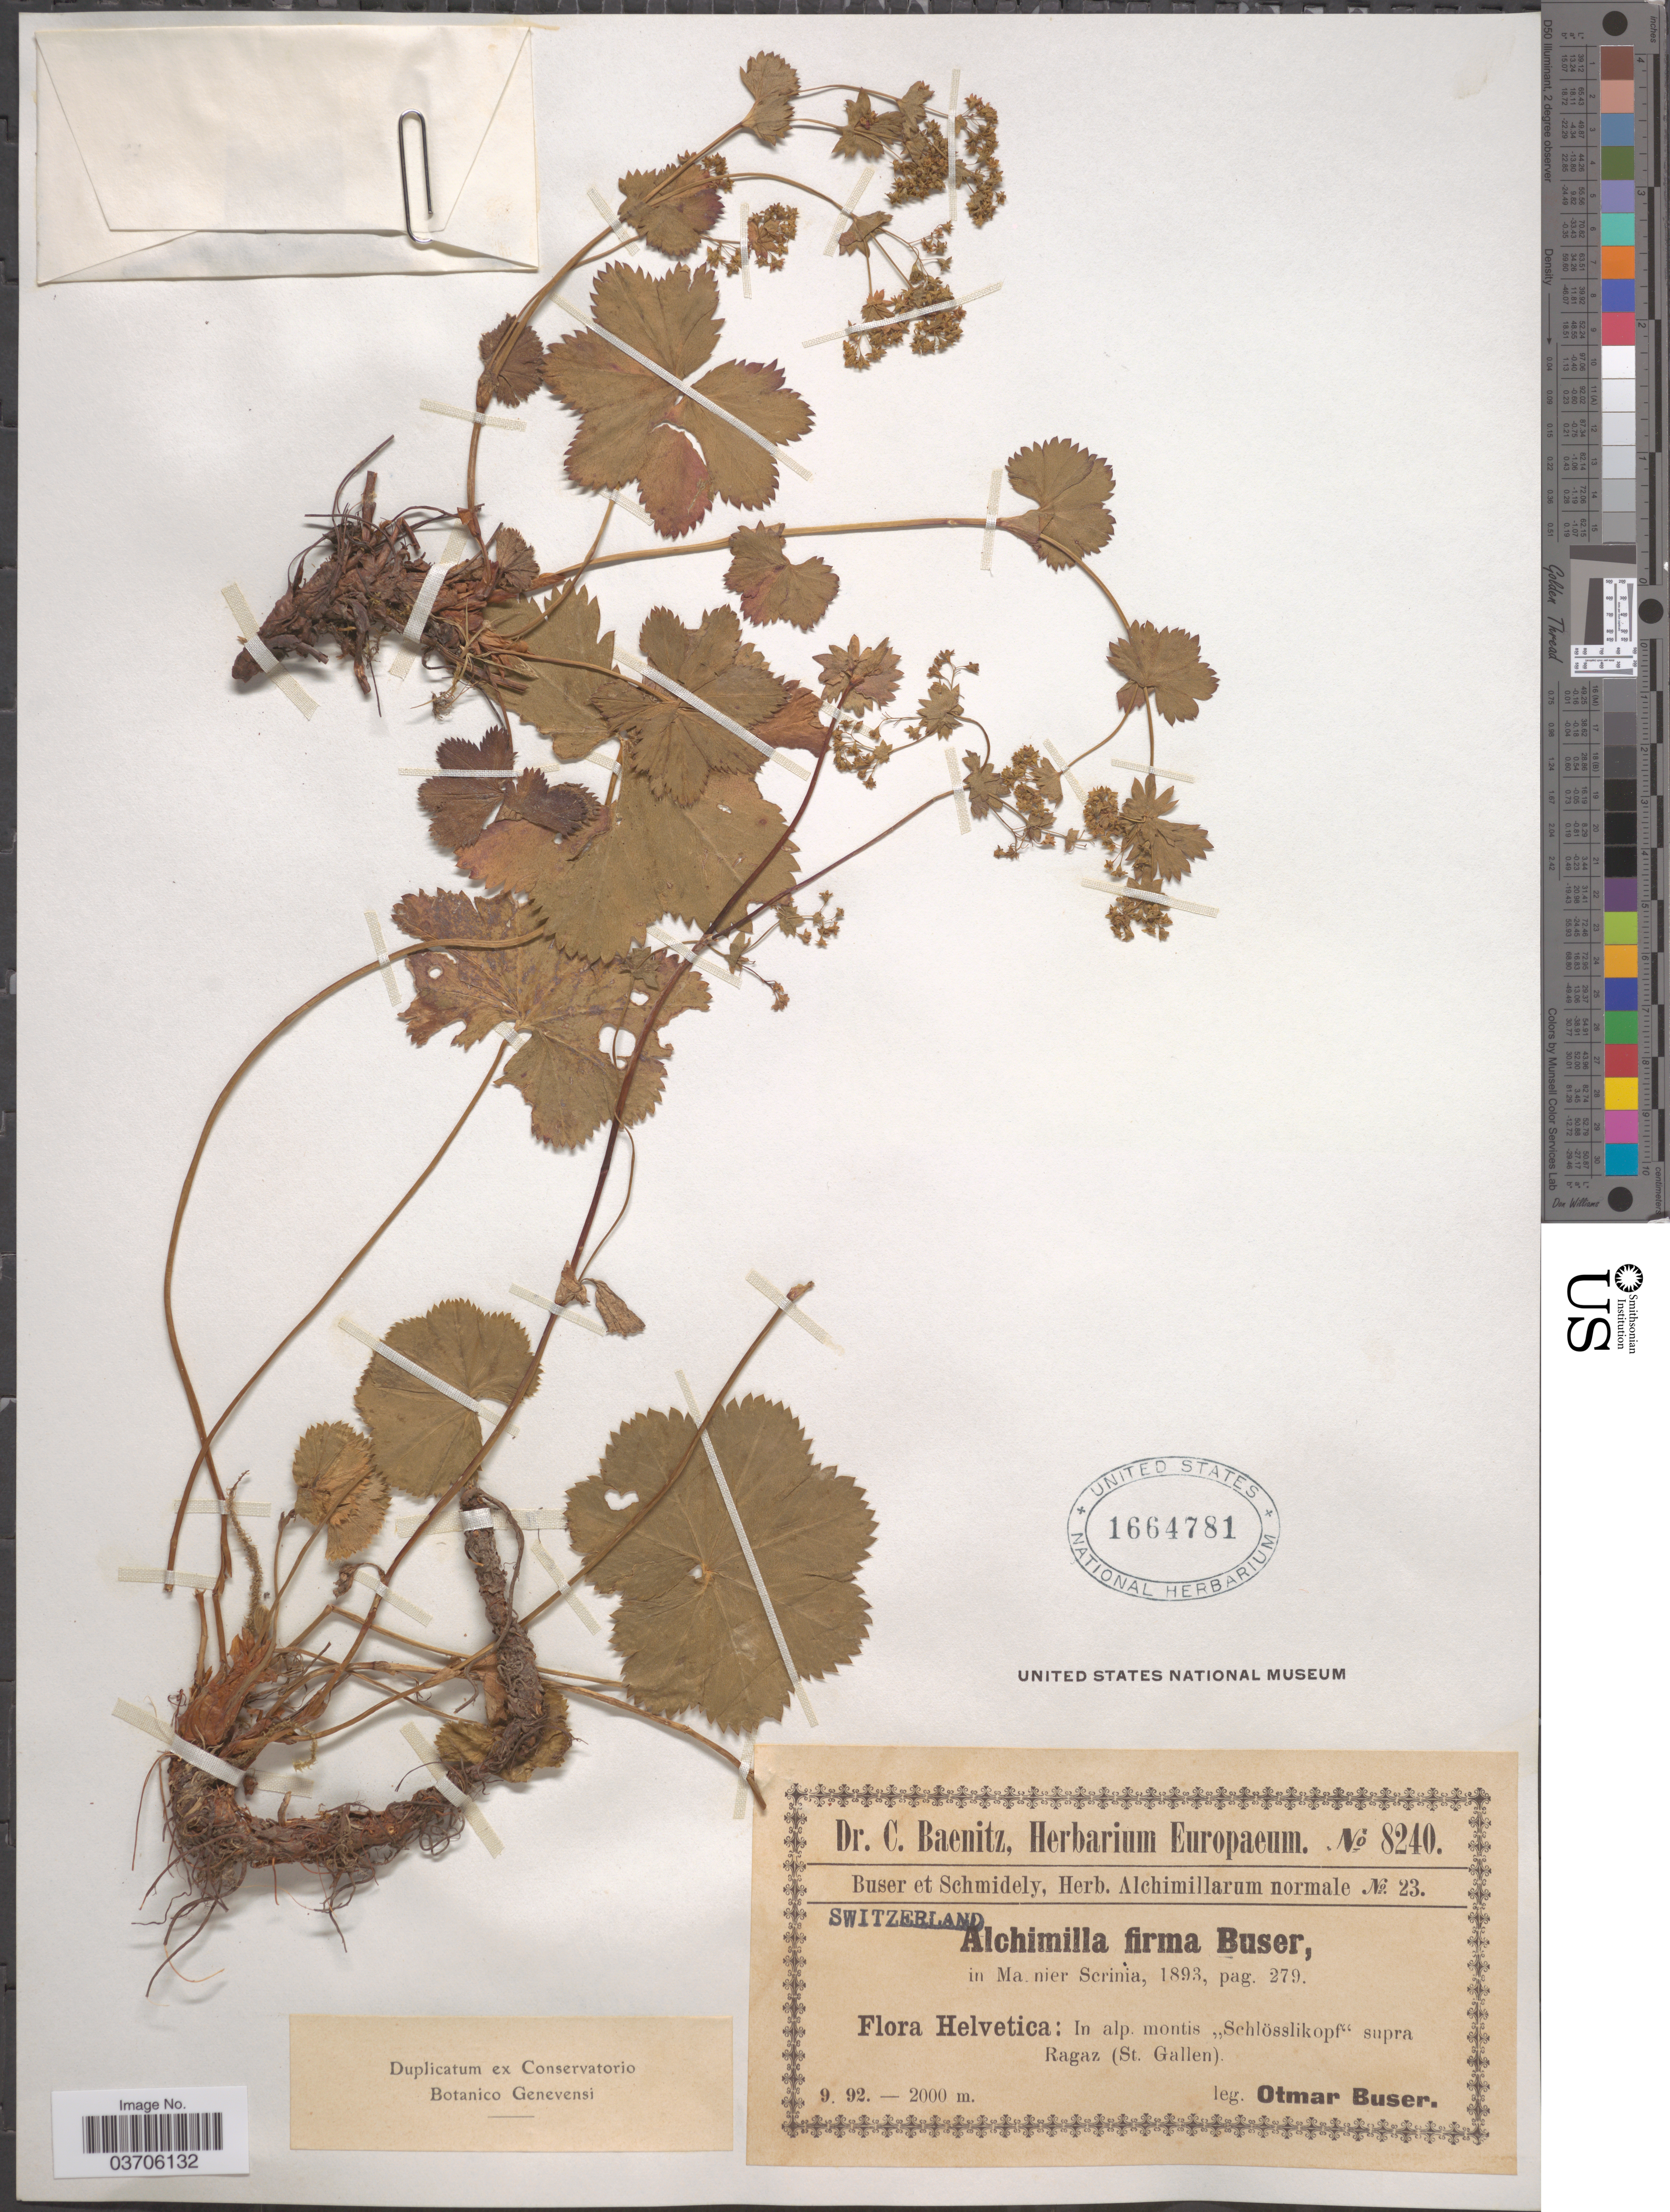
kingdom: Plantae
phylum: Tracheophyta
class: Magnoliopsida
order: Rosales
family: Rosaceae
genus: Alchemilla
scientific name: Alchemilla firma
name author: Buser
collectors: O. Buser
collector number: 8240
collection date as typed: Transcribed d/m/y: /9/92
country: Switzerland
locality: Helvetica: In alp. montis "Schlösslikopf" supra Ragaz (St. Gallen).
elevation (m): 2000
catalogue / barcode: US 1664781